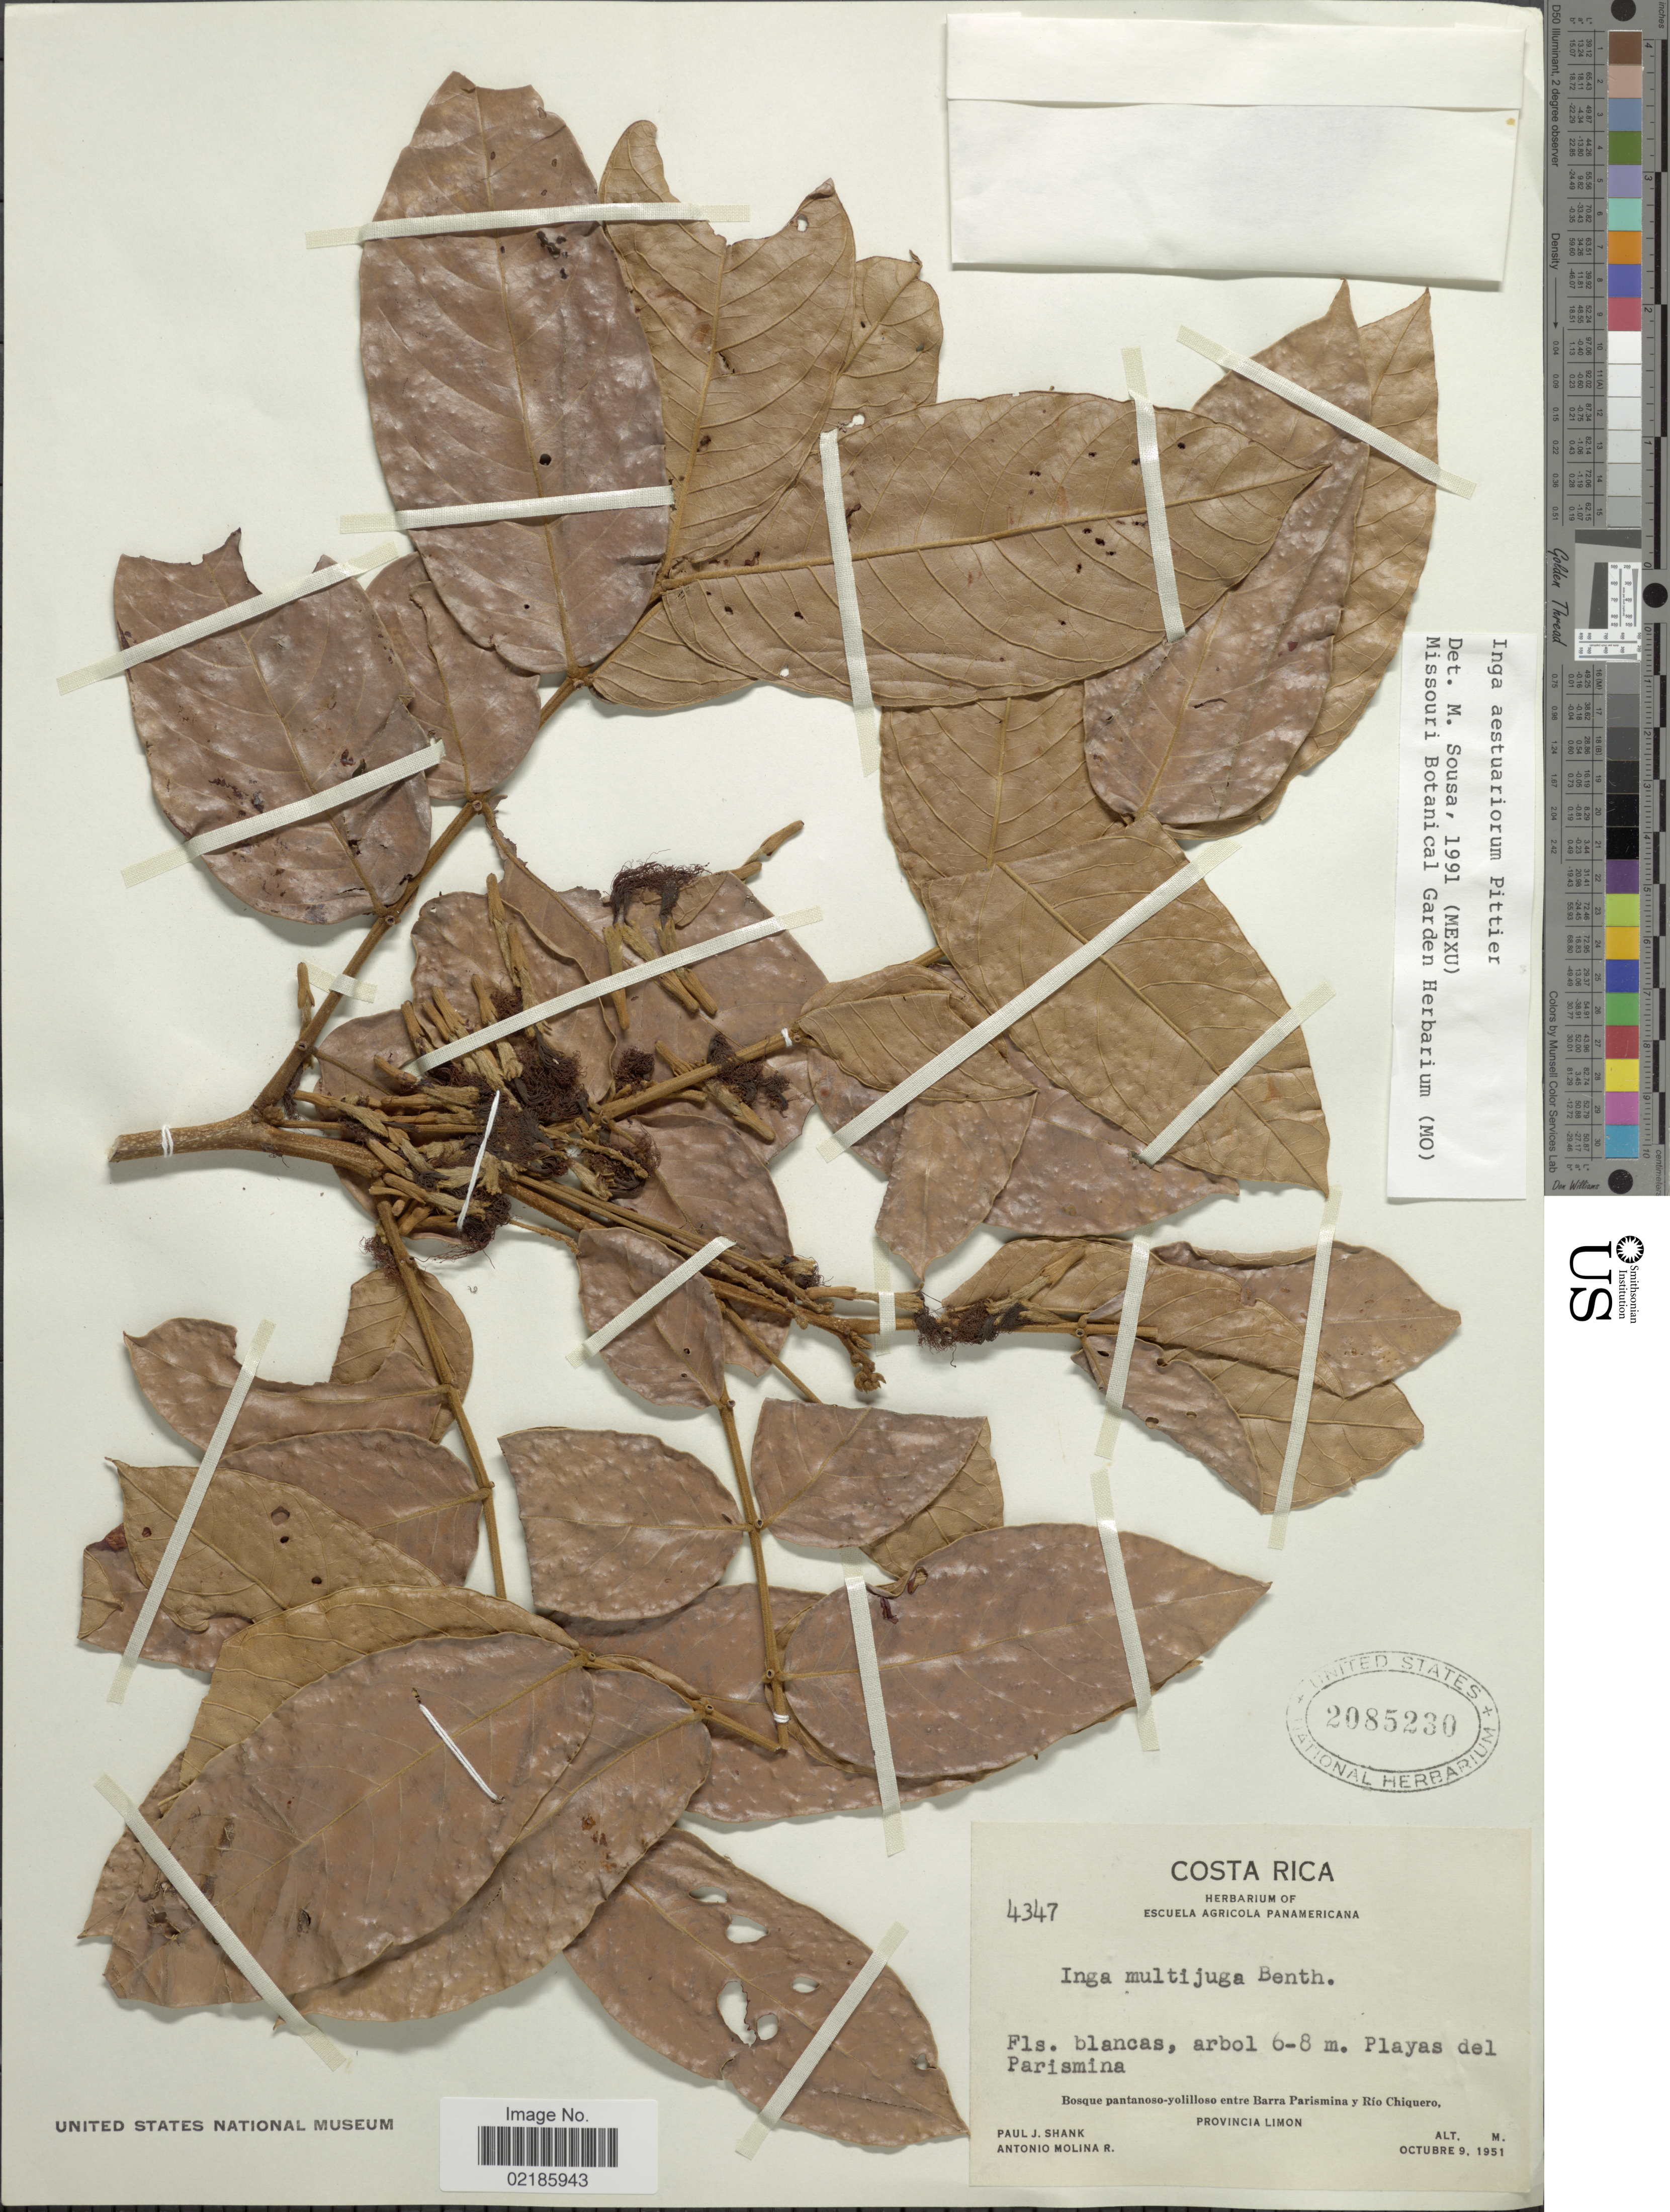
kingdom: Plantae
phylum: Tracheophyta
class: Magnoliopsida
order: Fabales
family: Fabaceae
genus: Inga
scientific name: Inga multijuga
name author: Benth.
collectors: P. J. Shank & A. Molina R.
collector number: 4347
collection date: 1951-10-09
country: Costa Rica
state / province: Limón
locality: Playas del Parismina. Bosque pantanoso-yolilloso entre Barra Parismina y Rio Chiquero.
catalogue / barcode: US 2085230